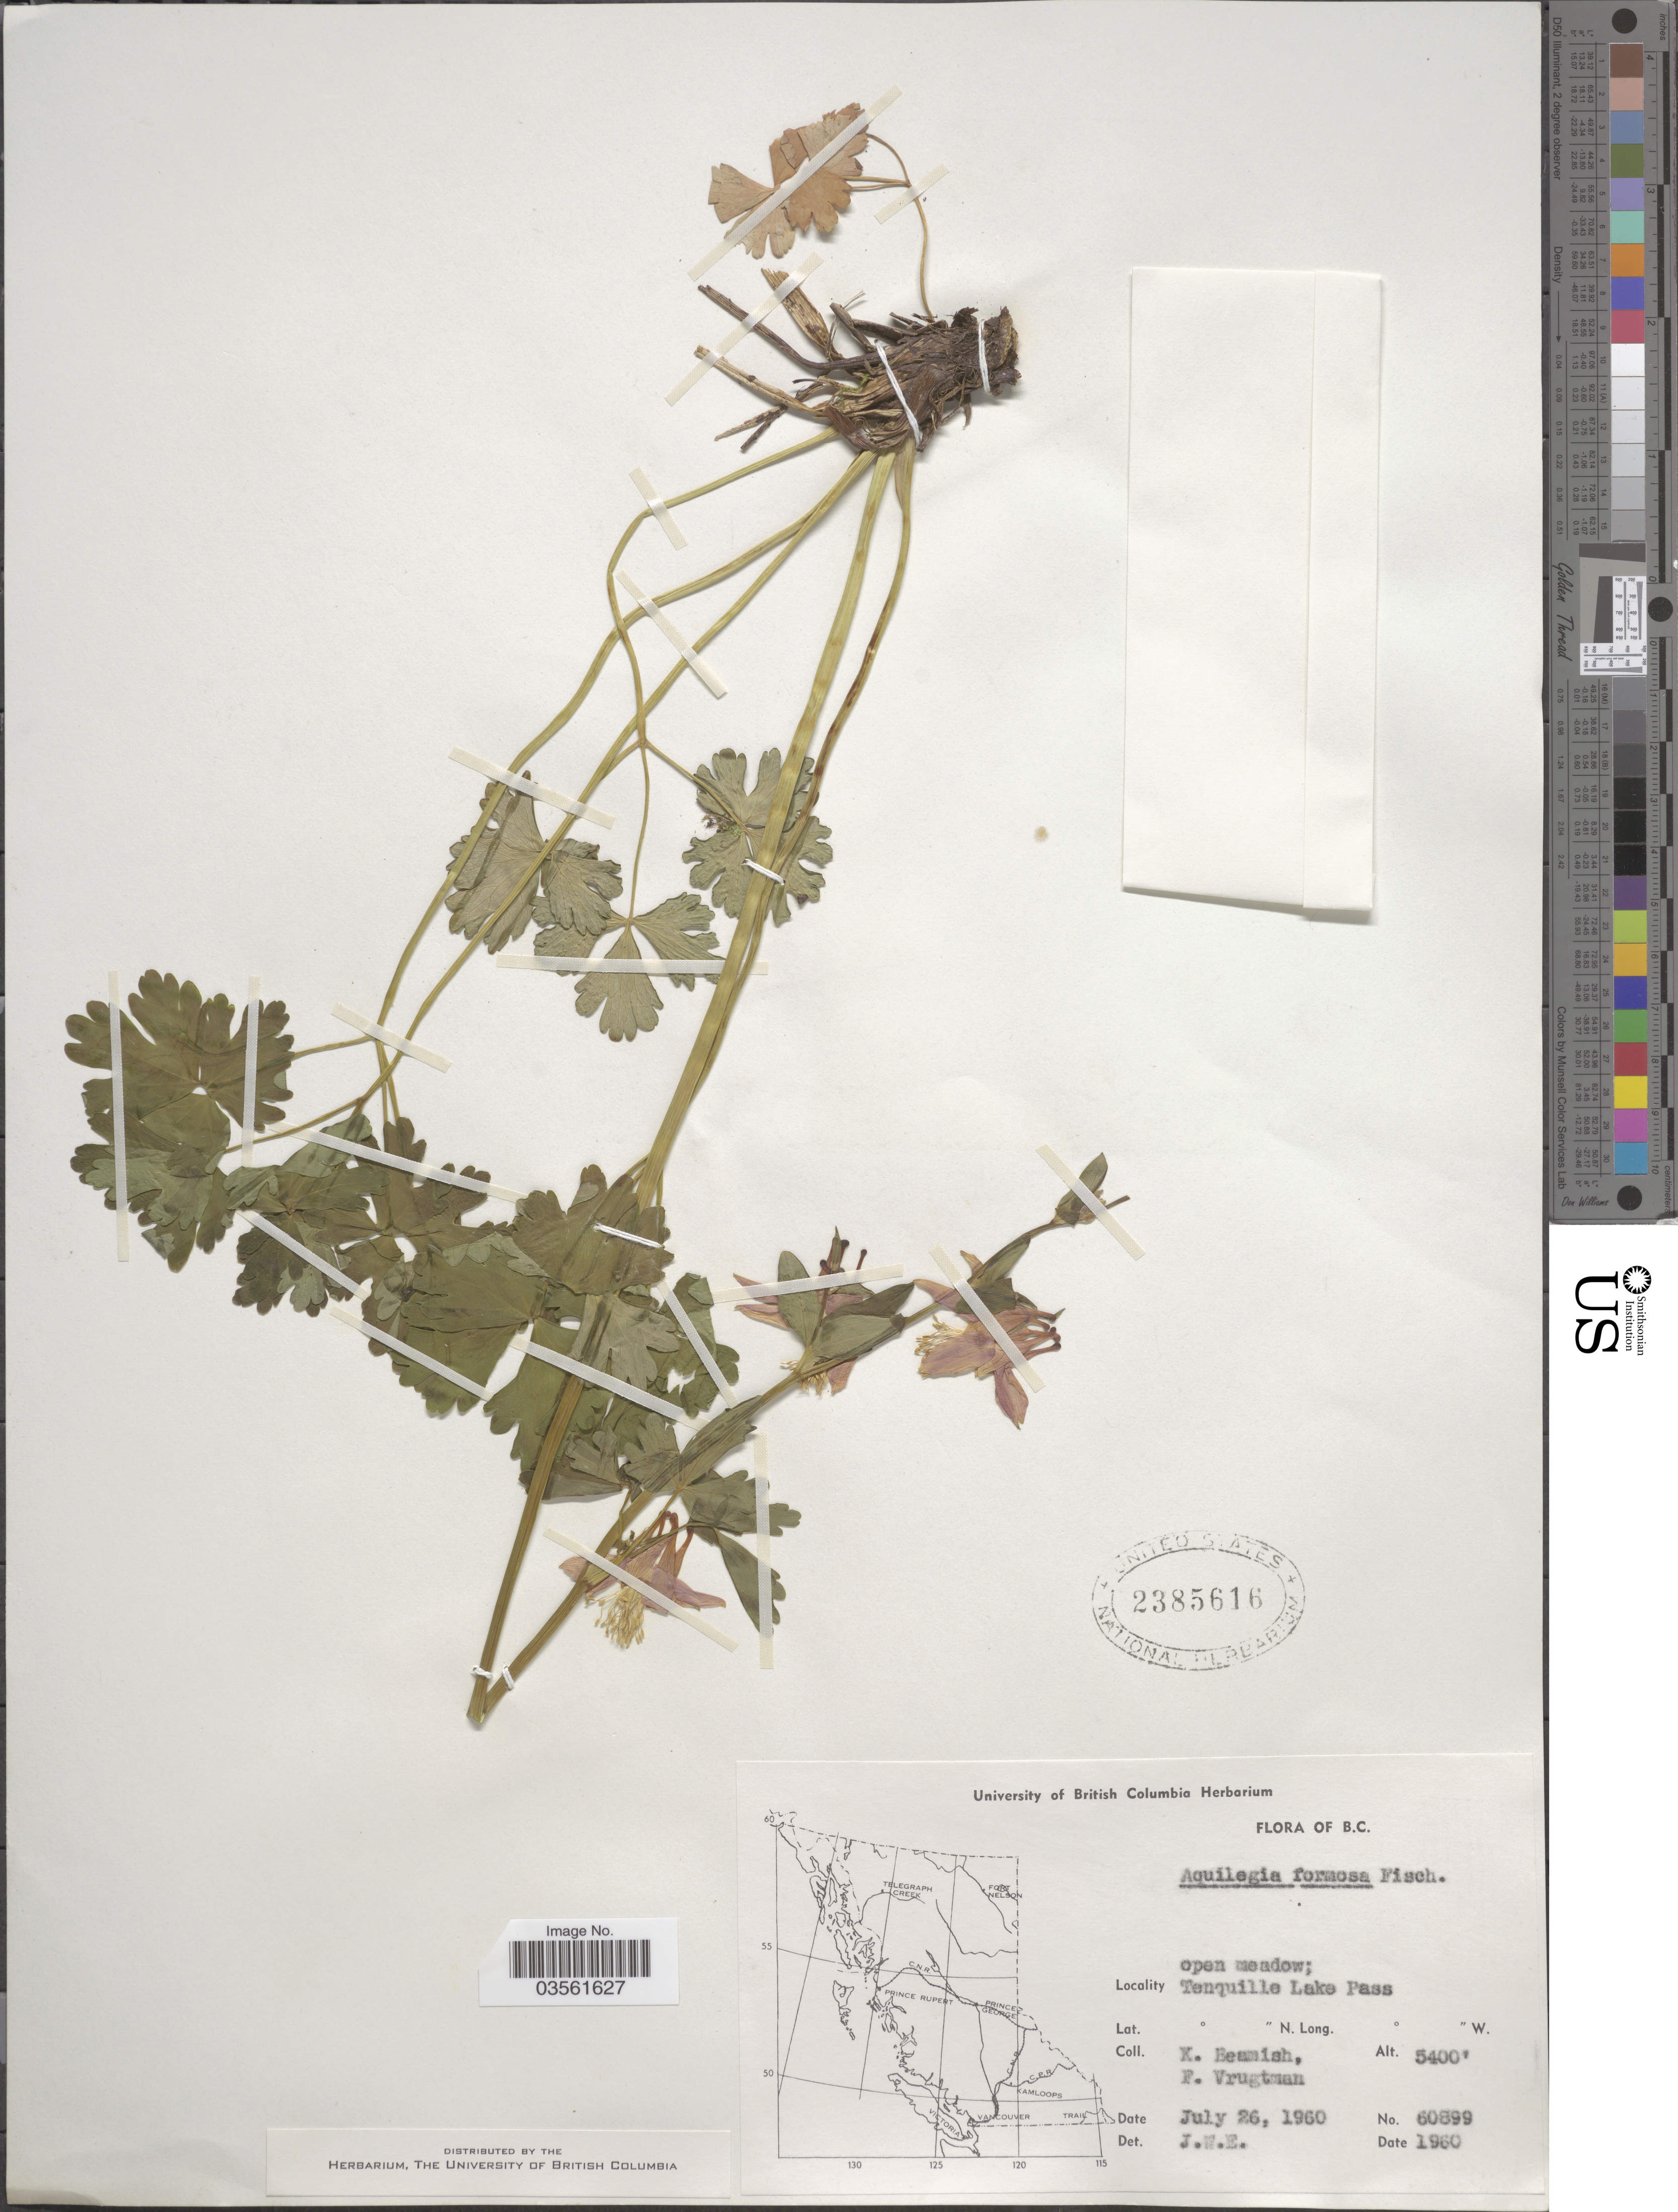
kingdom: Plantae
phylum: Tracheophyta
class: Magnoliopsida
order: Ranunculales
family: Ranunculaceae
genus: Aquilegia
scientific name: Aquilegia formosa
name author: Fisch. ex DC.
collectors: K. Beamish & F. Vrugtman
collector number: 60899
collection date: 1960-07-26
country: Canada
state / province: British Columbia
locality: Tenquille Lake Pass.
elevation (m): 1646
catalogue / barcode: US 2385616